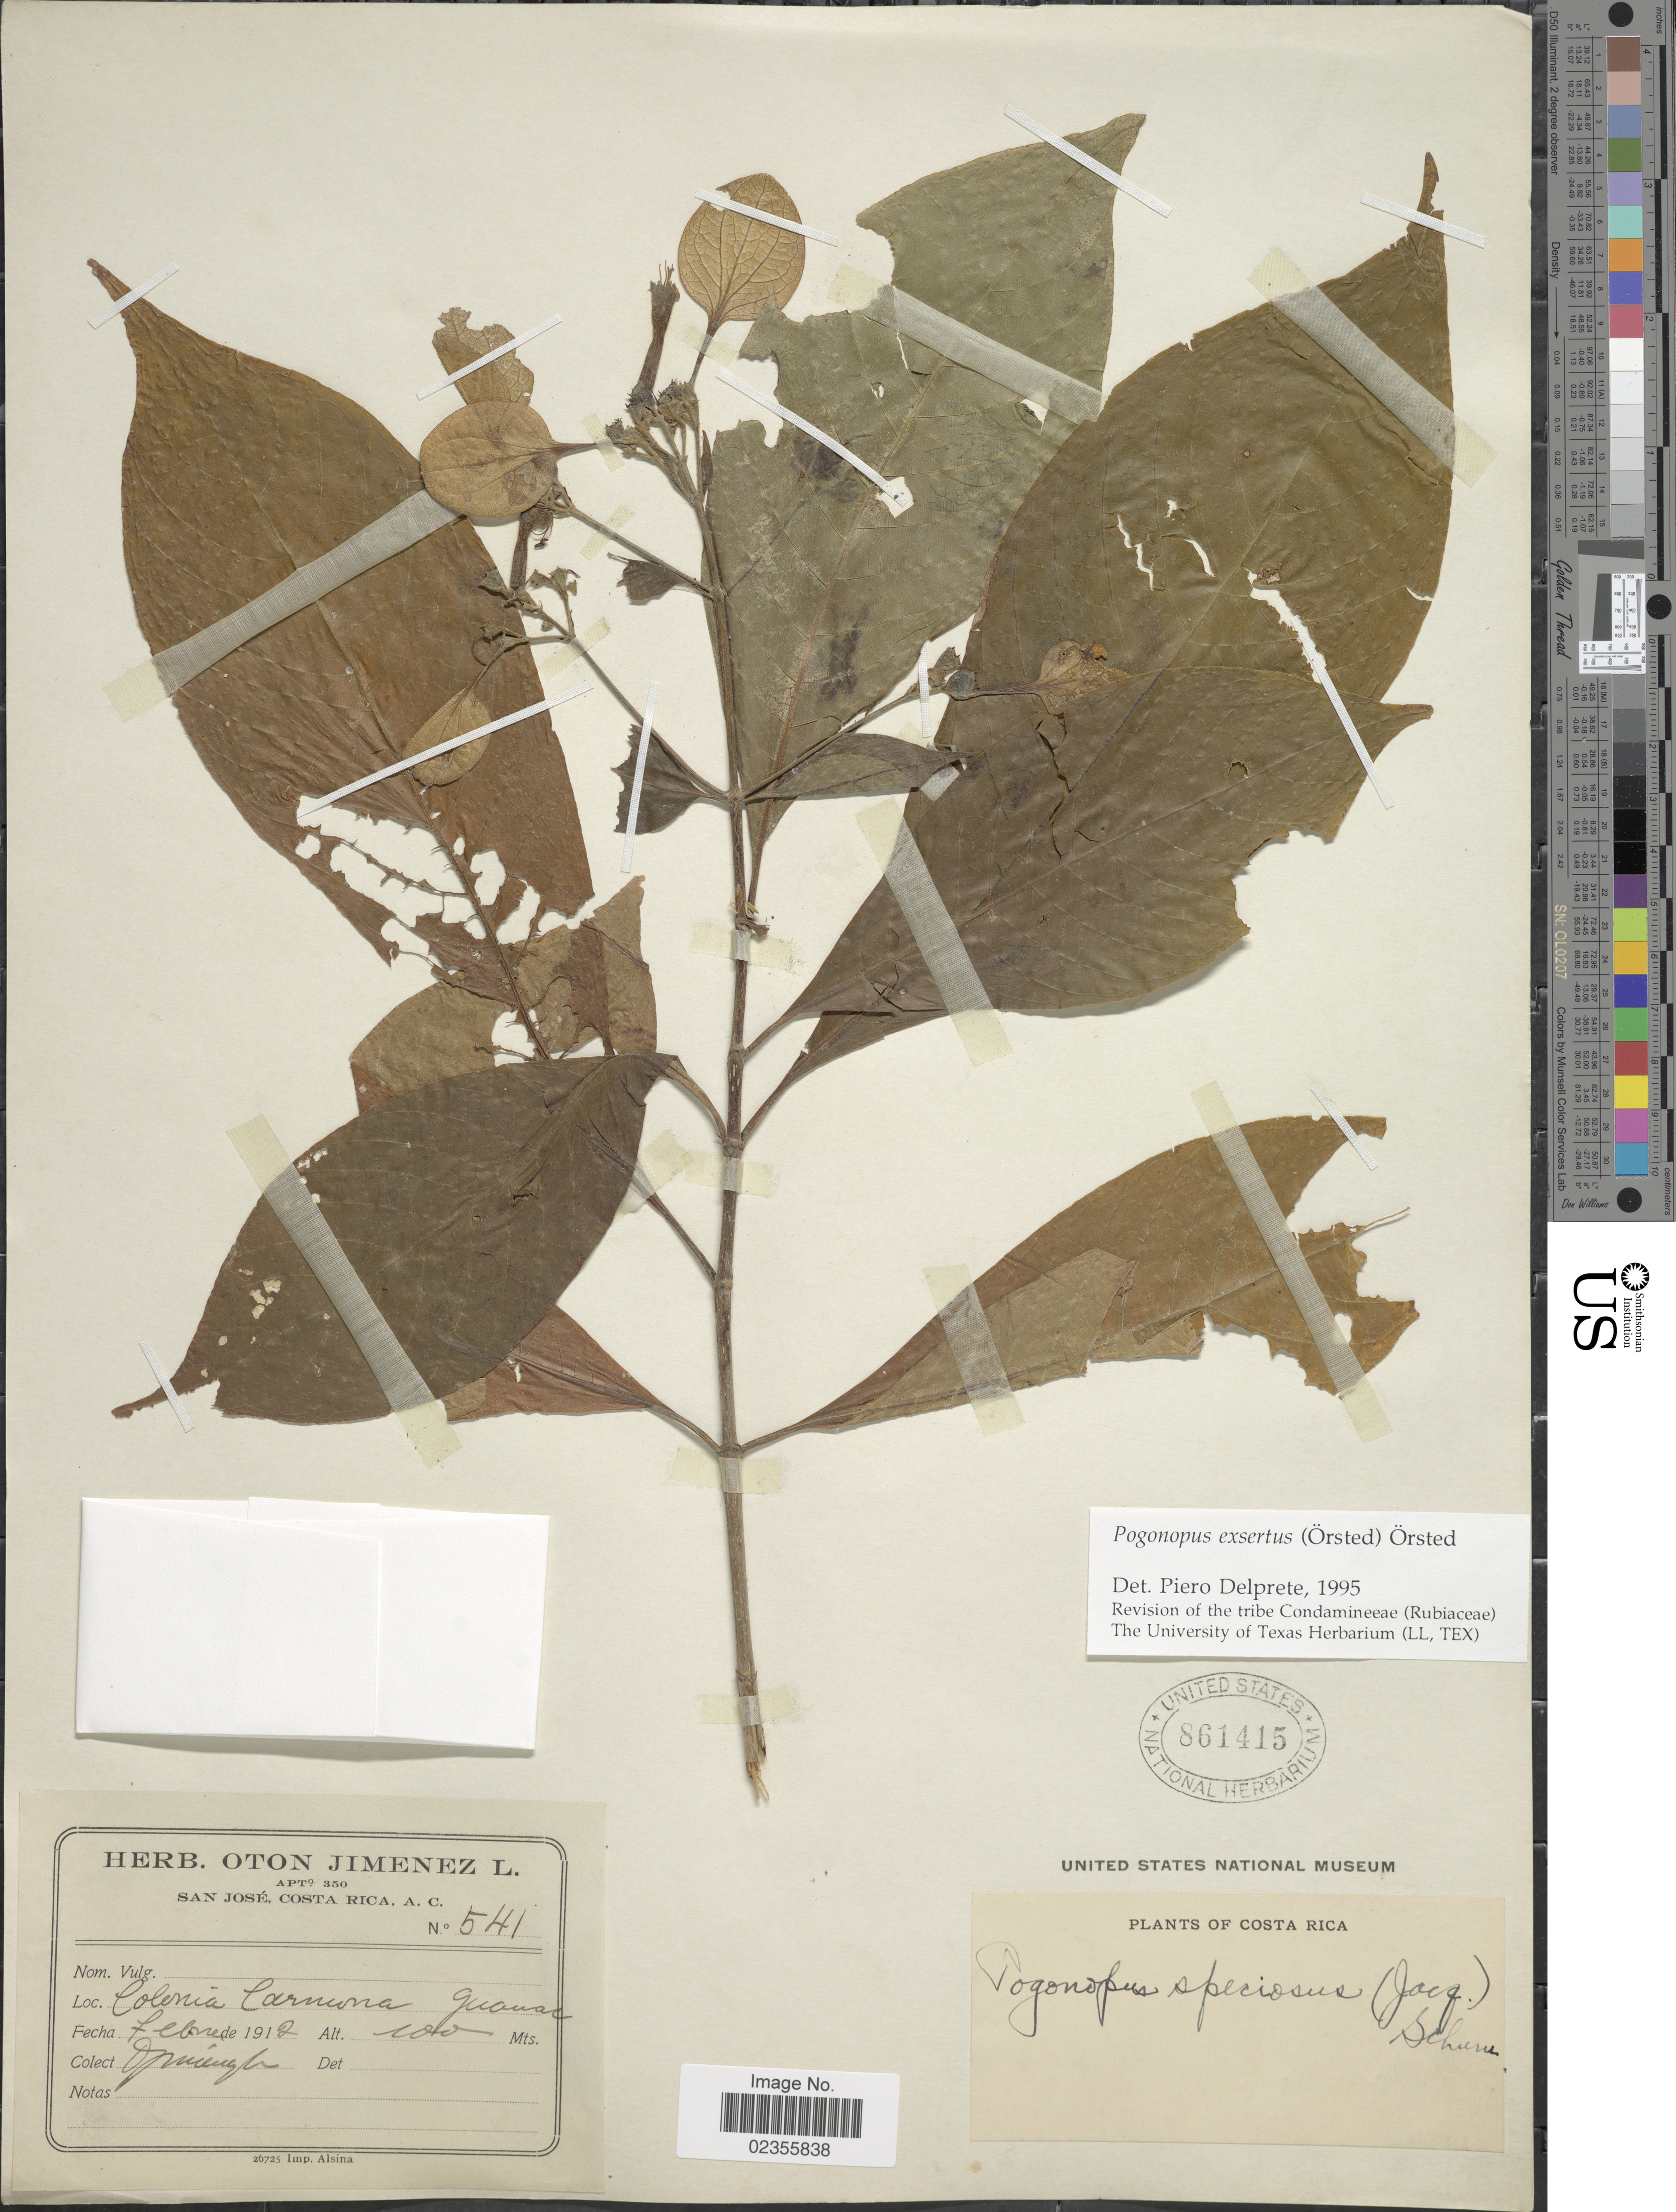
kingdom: Plantae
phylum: Tracheophyta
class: Magnoliopsida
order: Gentianales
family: Rubiaceae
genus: Pogonopus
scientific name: Pogonopus exsertus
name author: (Oerst.) Oerst.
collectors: O. Jimenez L.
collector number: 541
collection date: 1912-02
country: Costa Rica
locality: Colonia Carmona Guanare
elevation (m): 100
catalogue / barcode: US 861415